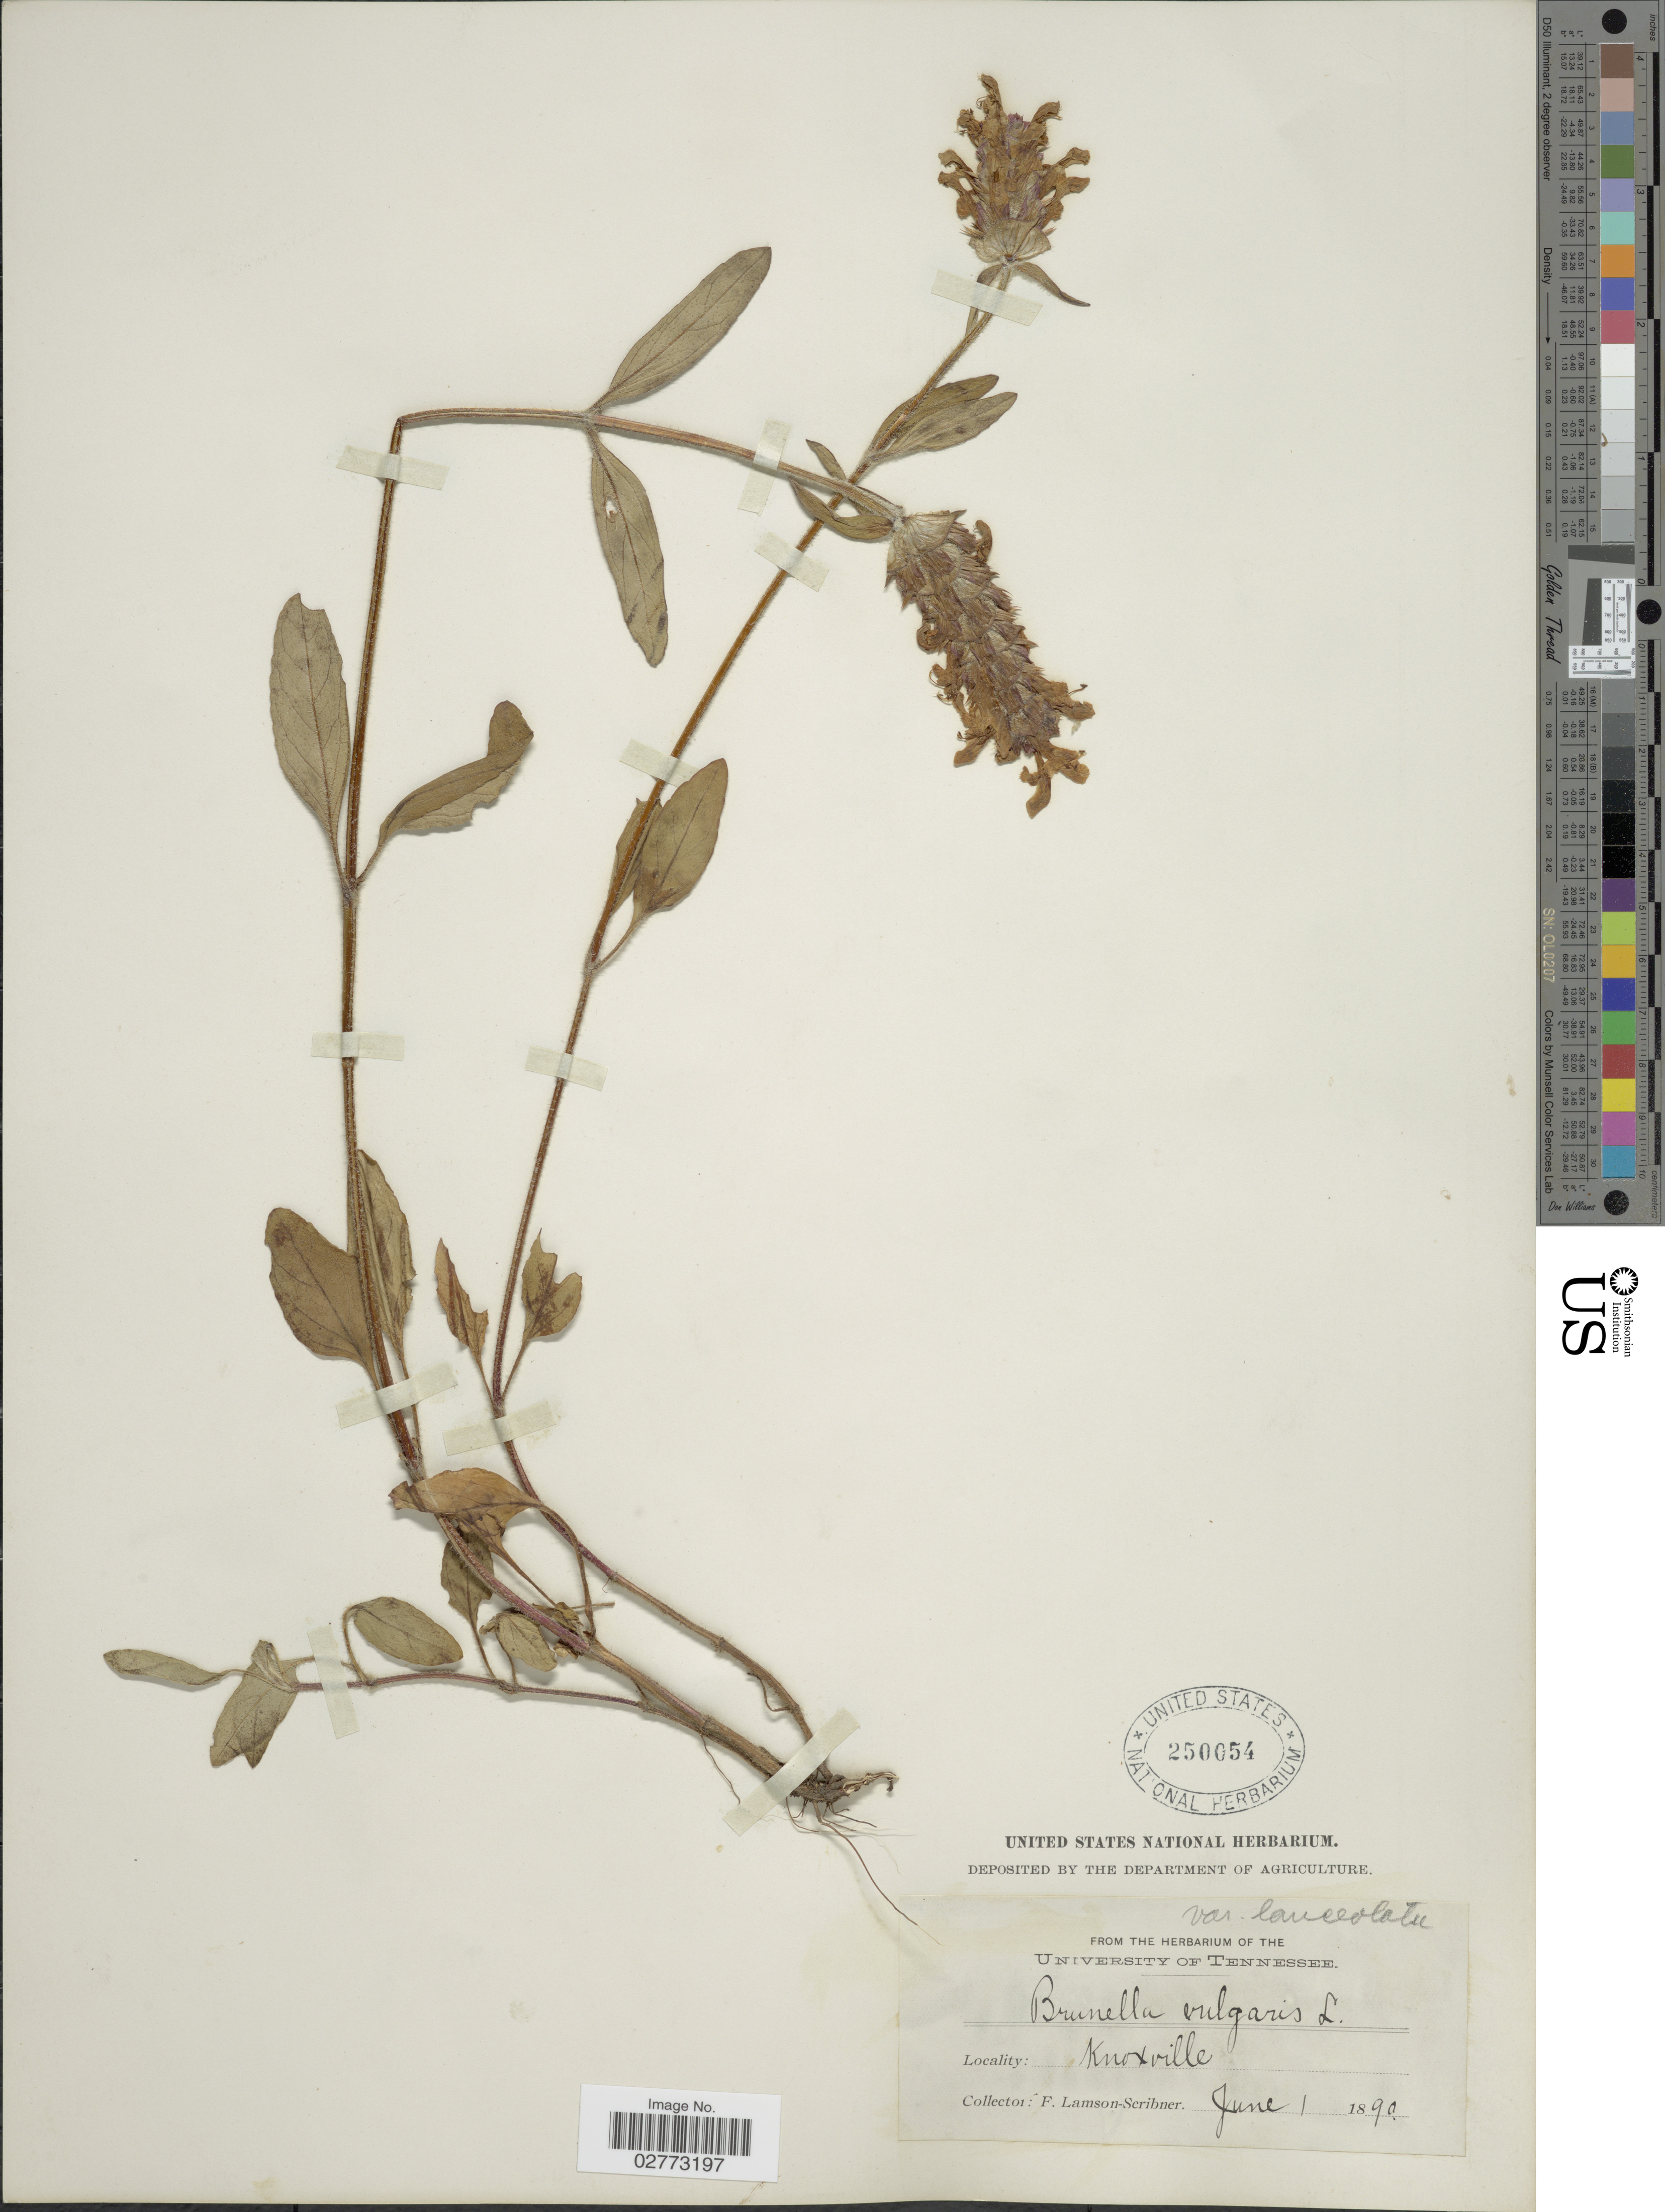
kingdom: Plantae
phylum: Tracheophyta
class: Magnoliopsida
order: Lamiales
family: Lamiaceae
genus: Prunella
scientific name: Prunella vulgaris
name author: L.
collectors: F. Lamson-Scribner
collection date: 1890-06-01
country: United States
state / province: Tennessee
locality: Knoxville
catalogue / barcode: US 250054